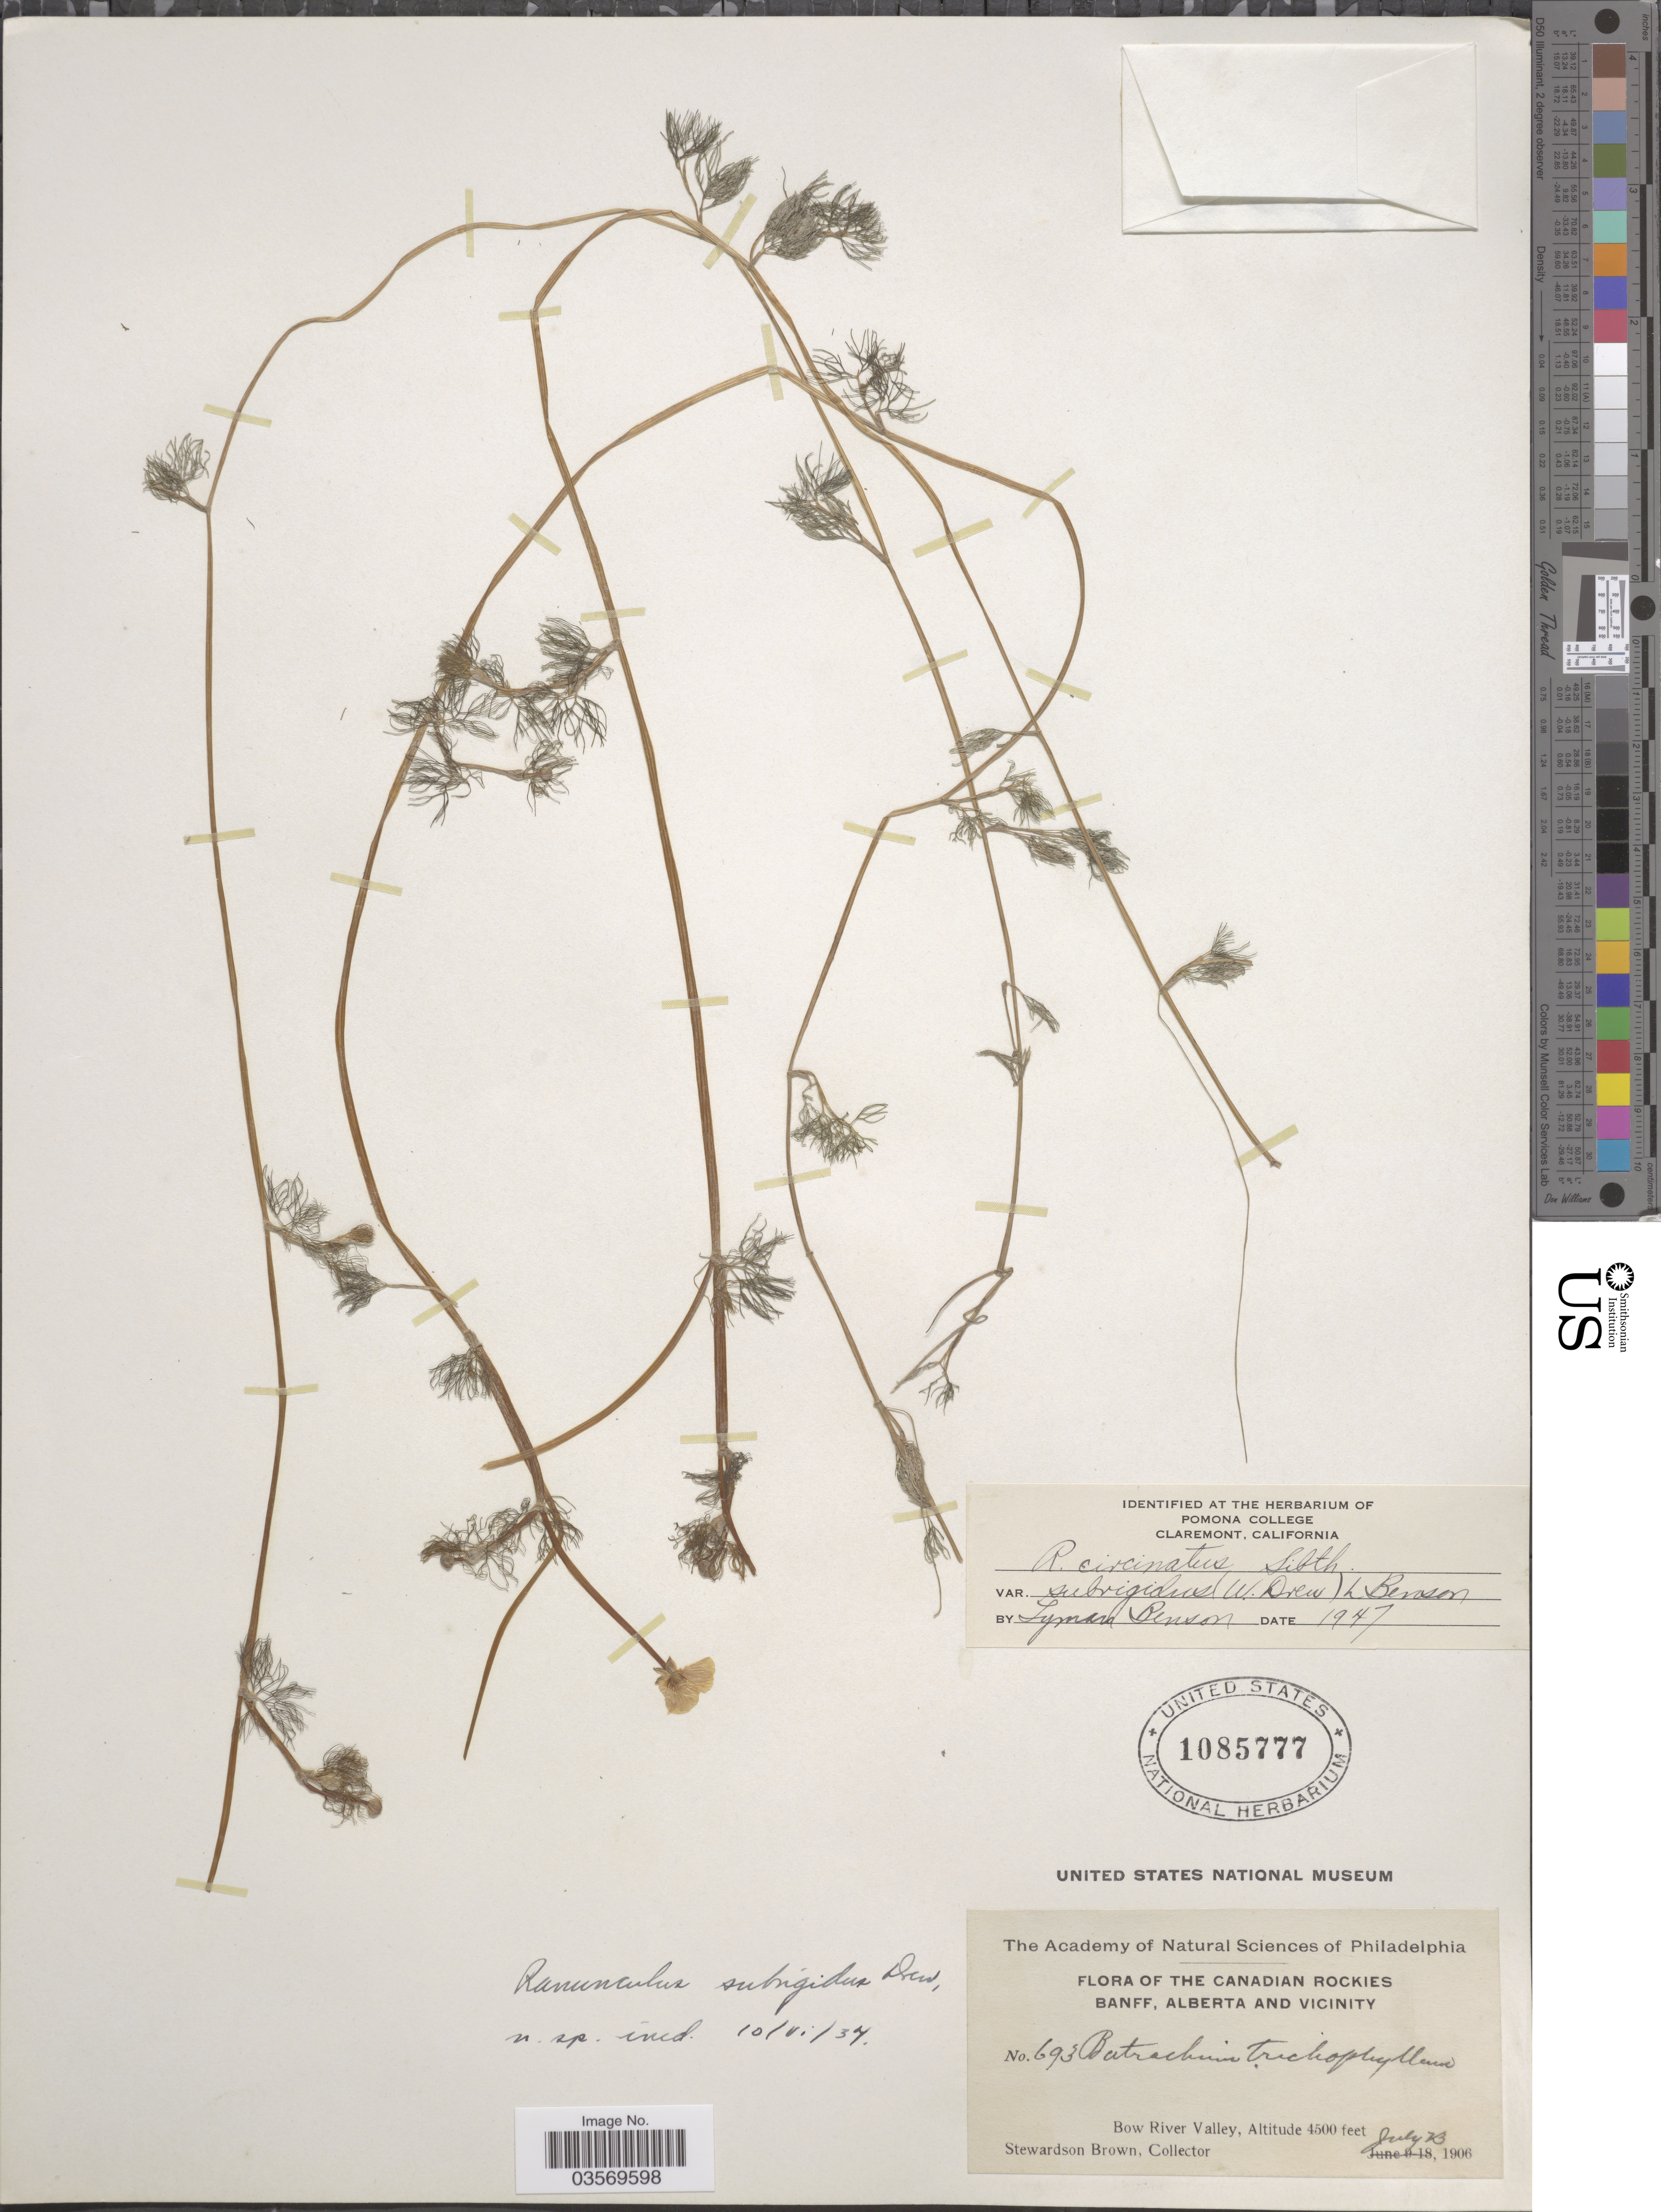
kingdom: Plantae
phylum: Tracheophyta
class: Magnoliopsida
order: Ranunculales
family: Ranunculaceae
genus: Ranunculus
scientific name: Ranunculus subrigidus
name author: W.B. Drew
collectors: S. Brown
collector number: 693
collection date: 1906-07-13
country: Canada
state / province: Alberta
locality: The Canadian Rockies. Banff. Bow River Valley.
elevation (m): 1372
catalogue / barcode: US 1085777